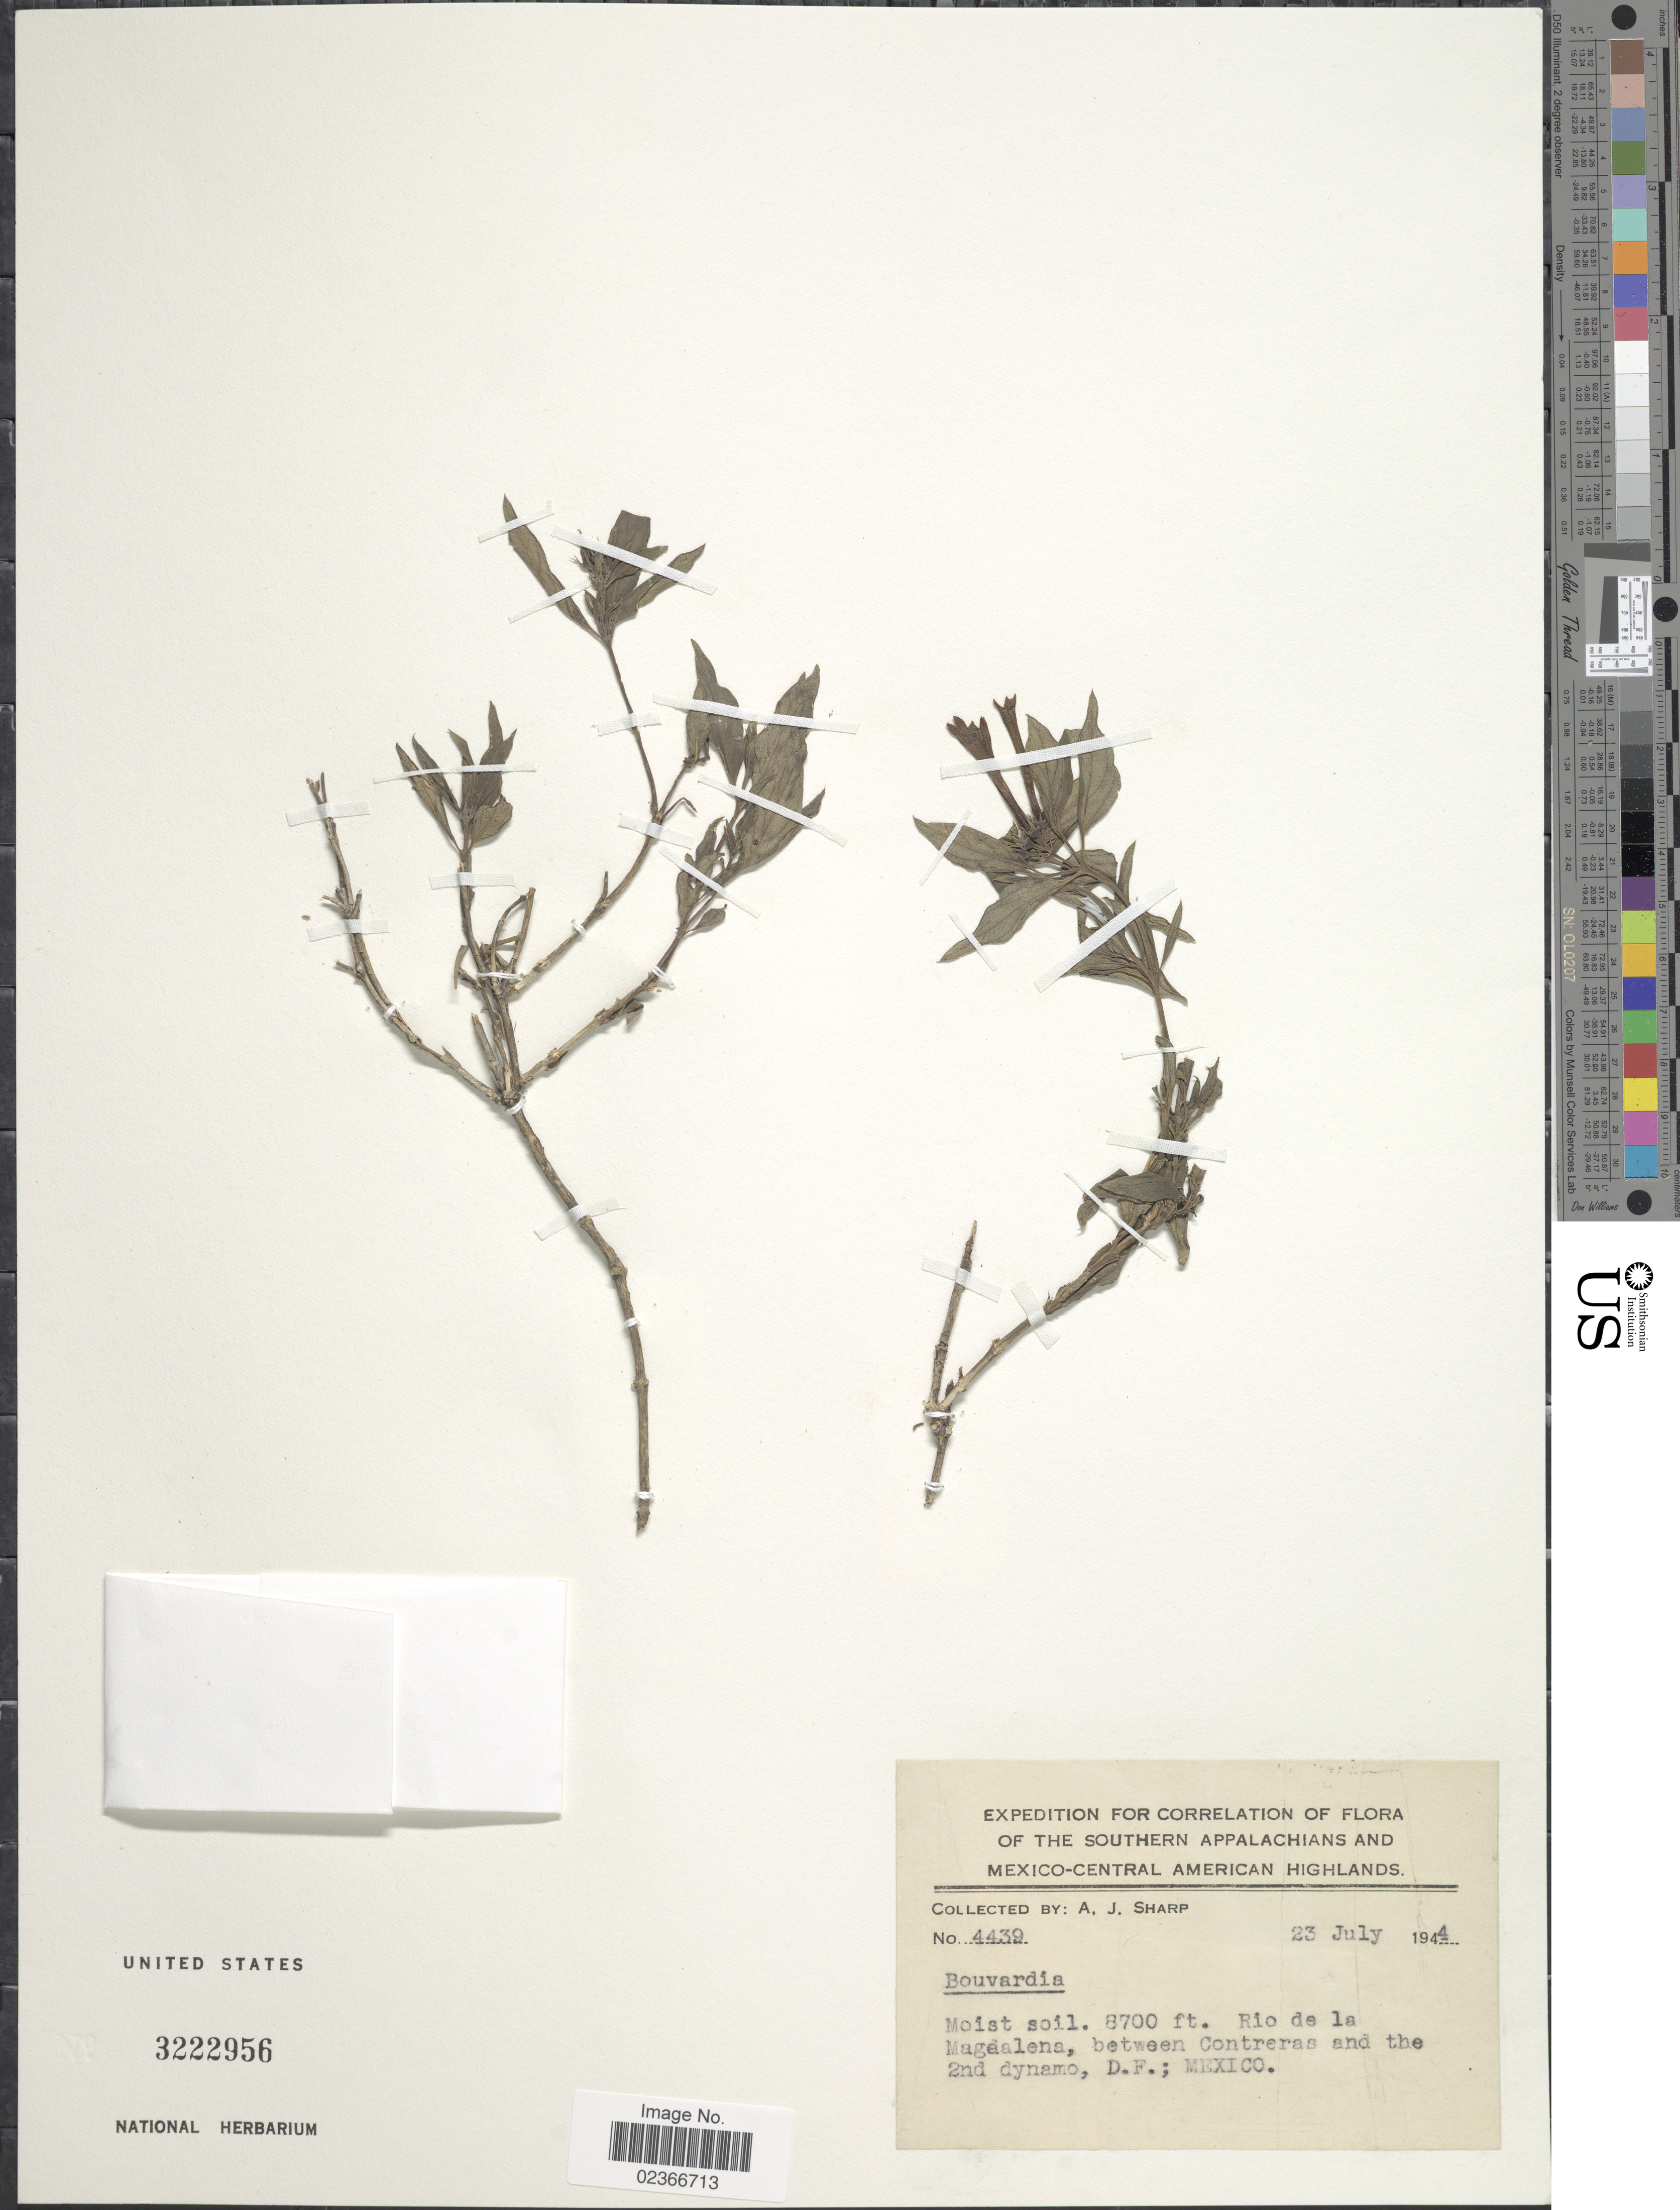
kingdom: Plantae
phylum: Tracheophyta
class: Magnoliopsida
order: Gentianales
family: Rubiaceae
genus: Bouvardia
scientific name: Bouvardia sp.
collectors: A. J. Sharp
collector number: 4439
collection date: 1944-07-23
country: Mexico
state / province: Distrito Federal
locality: Southern Appalachians and Mexico-Central American Highlands. Rio de la Madgalena, between Contreras and the 2nd dynamo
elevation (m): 2652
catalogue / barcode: US 3222956